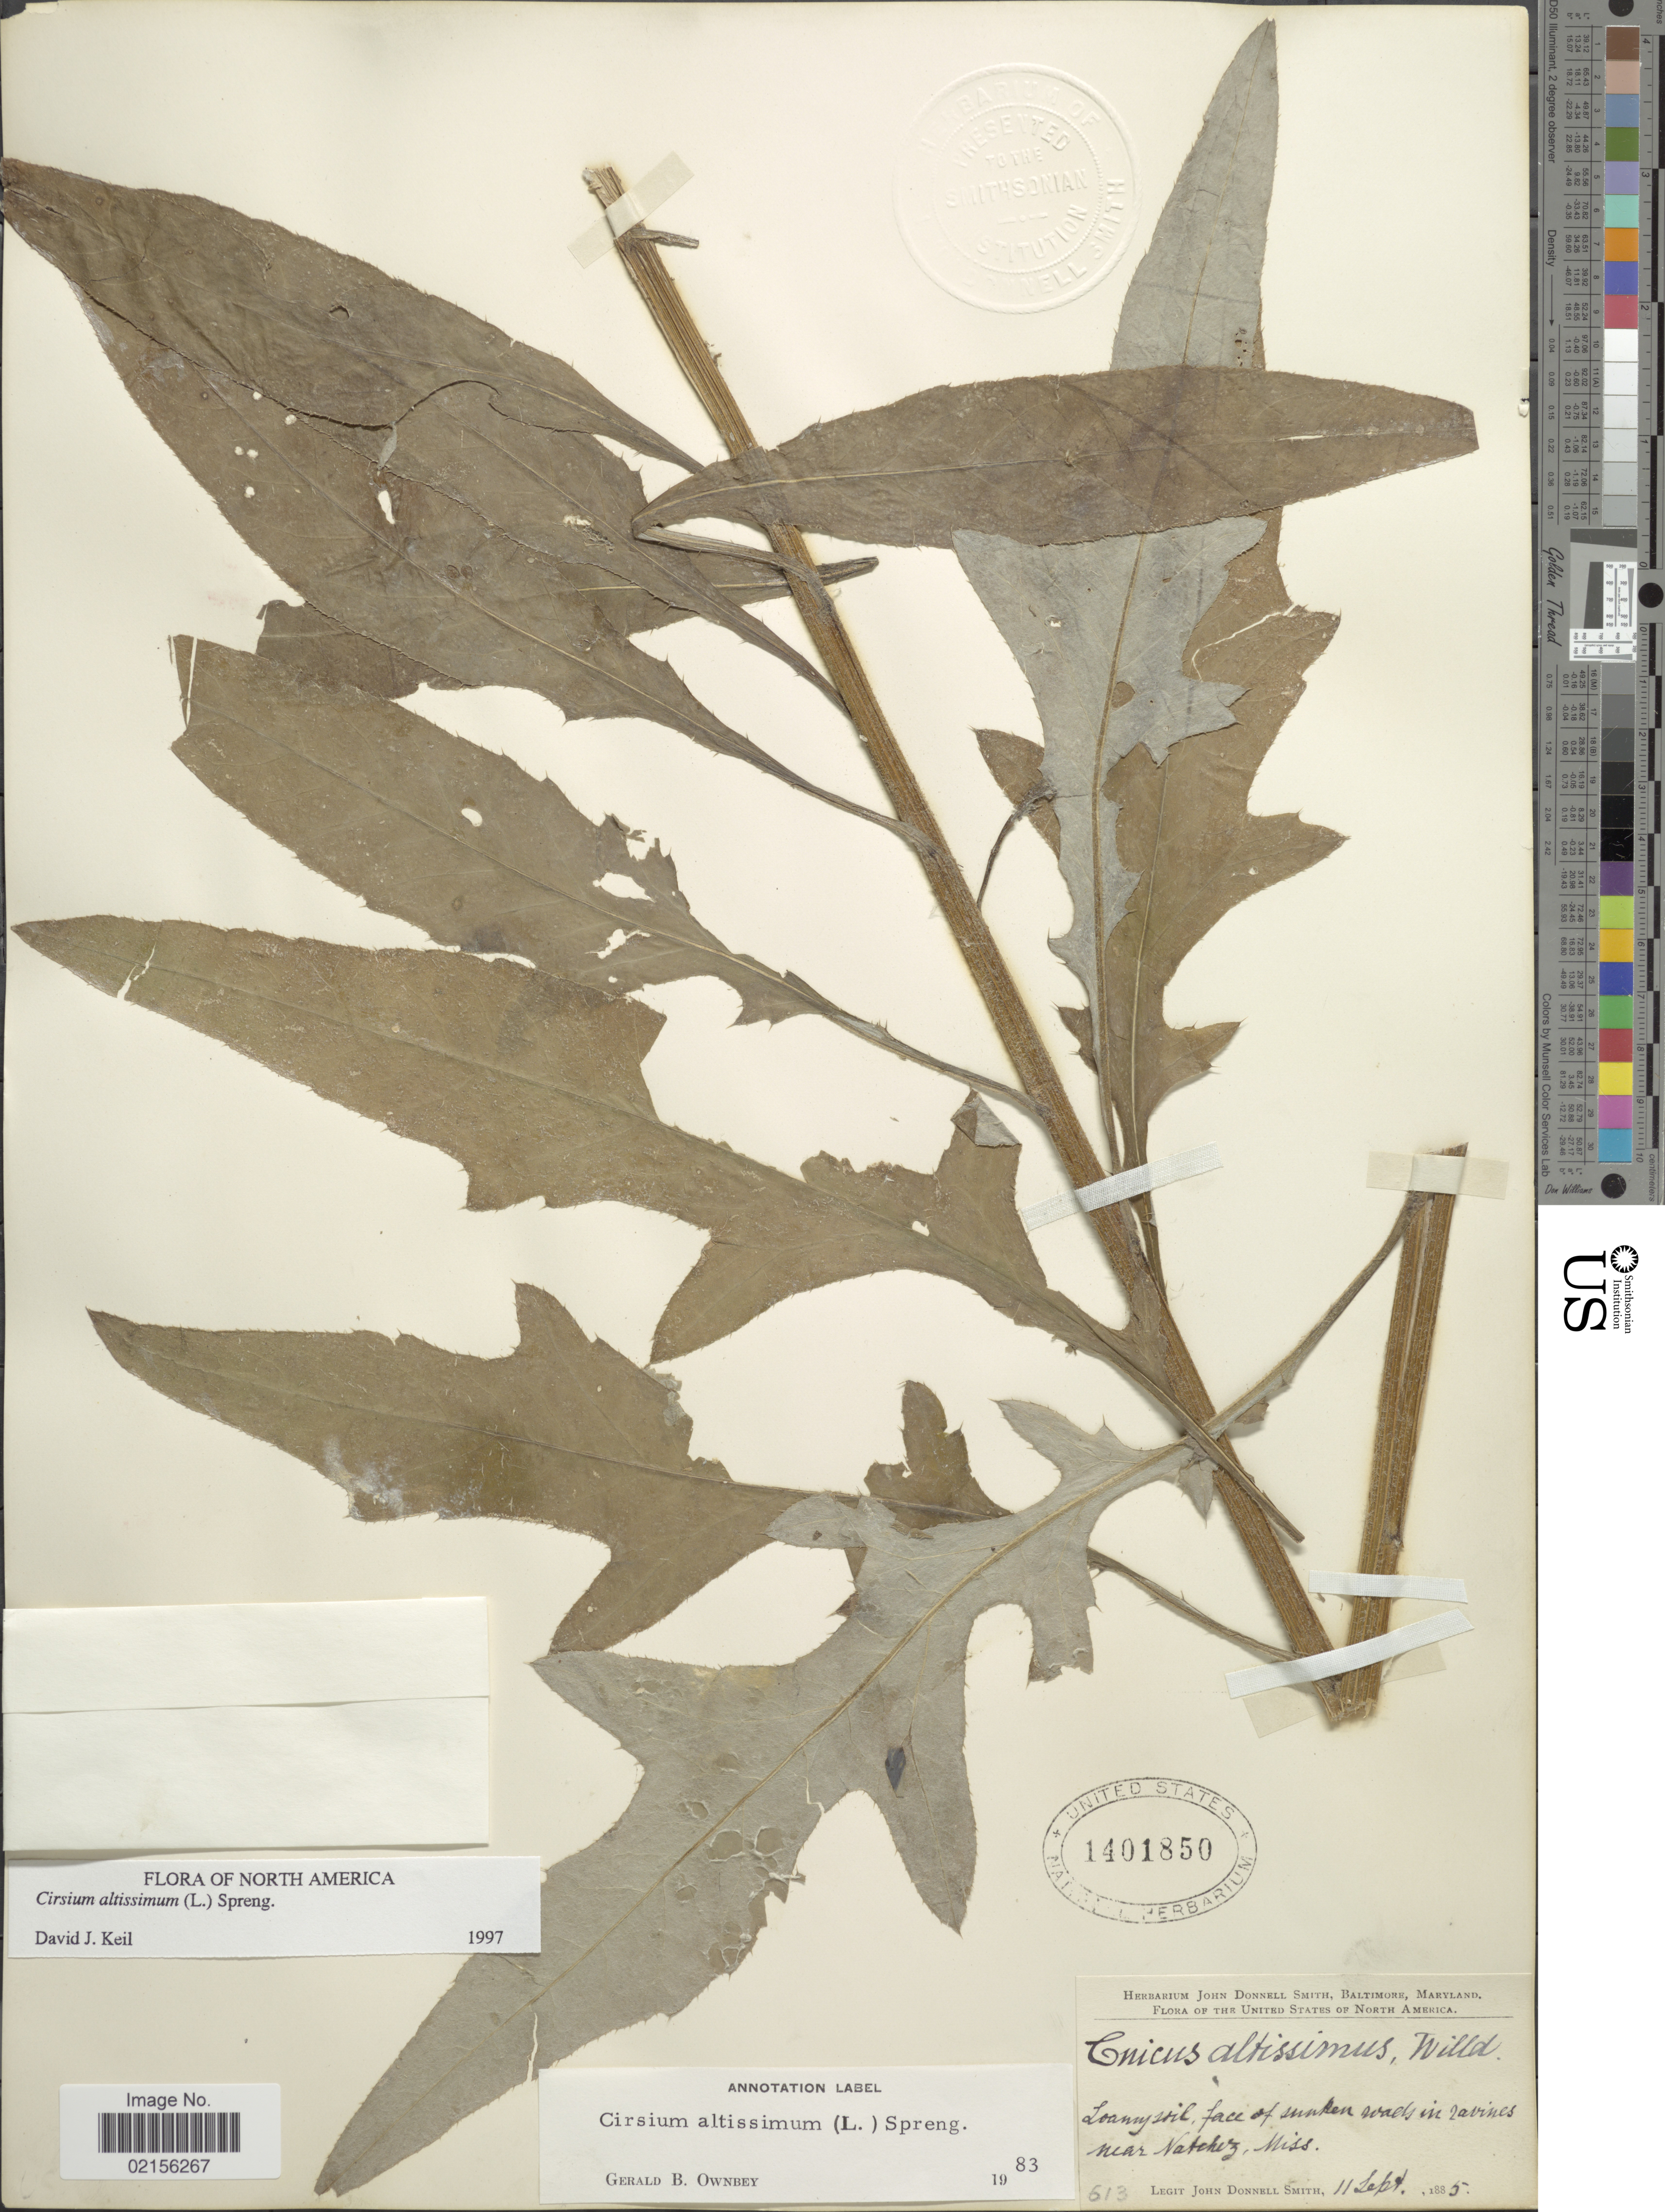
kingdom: Plantae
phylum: Tracheophyta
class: Magnoliopsida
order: Asterales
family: Asteraceae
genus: Cirsium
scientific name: Cirsium altissimum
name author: (L.) Spreng.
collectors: J. Donnell Smith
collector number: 613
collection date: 1885-09-11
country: United States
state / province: Mississippi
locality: The United States of North America, Loamy soil, face of sunker weeds in ravines near Natchez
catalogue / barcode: US 1401850